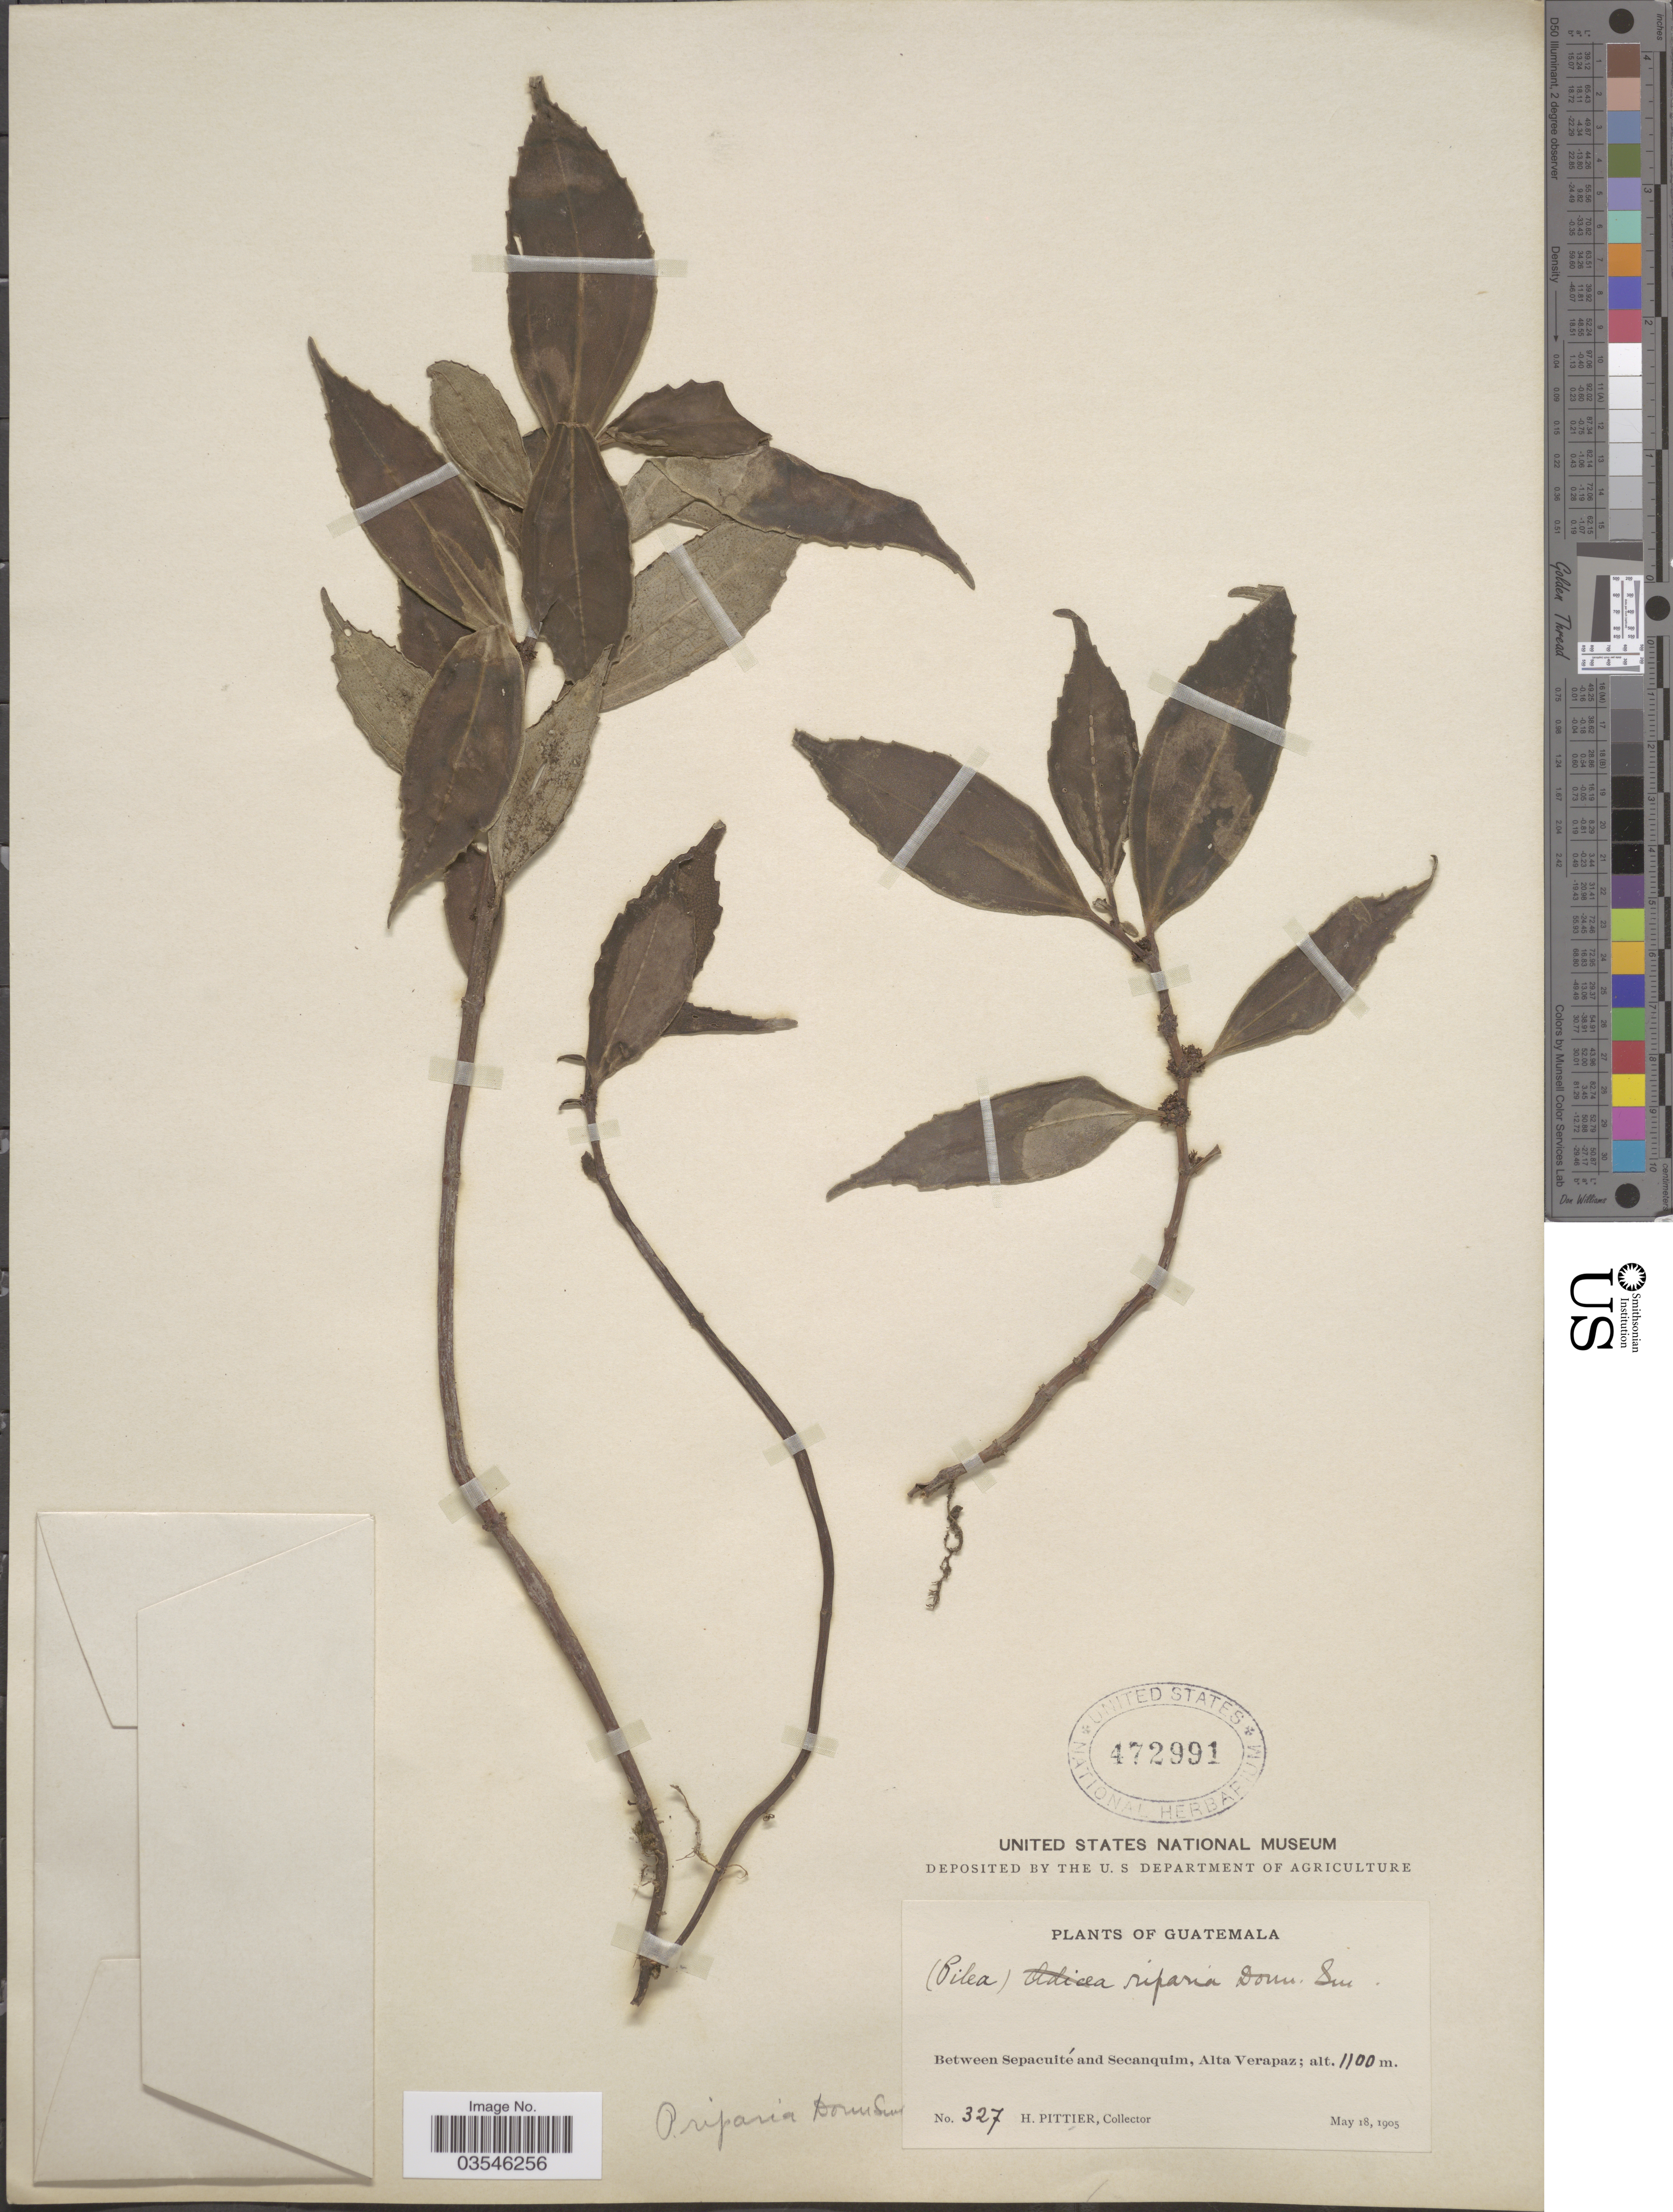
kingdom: Plantae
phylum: Tracheophyta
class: Magnoliopsida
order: Rosales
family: Urticaceae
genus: Pilea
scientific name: Pilea riparia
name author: Donn. Sm.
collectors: H. F. Pittier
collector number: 327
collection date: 1905-05-18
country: Guatemala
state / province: Alta Verapaz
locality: Between Sepacuité and Secanquim.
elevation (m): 1100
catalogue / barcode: US 472991